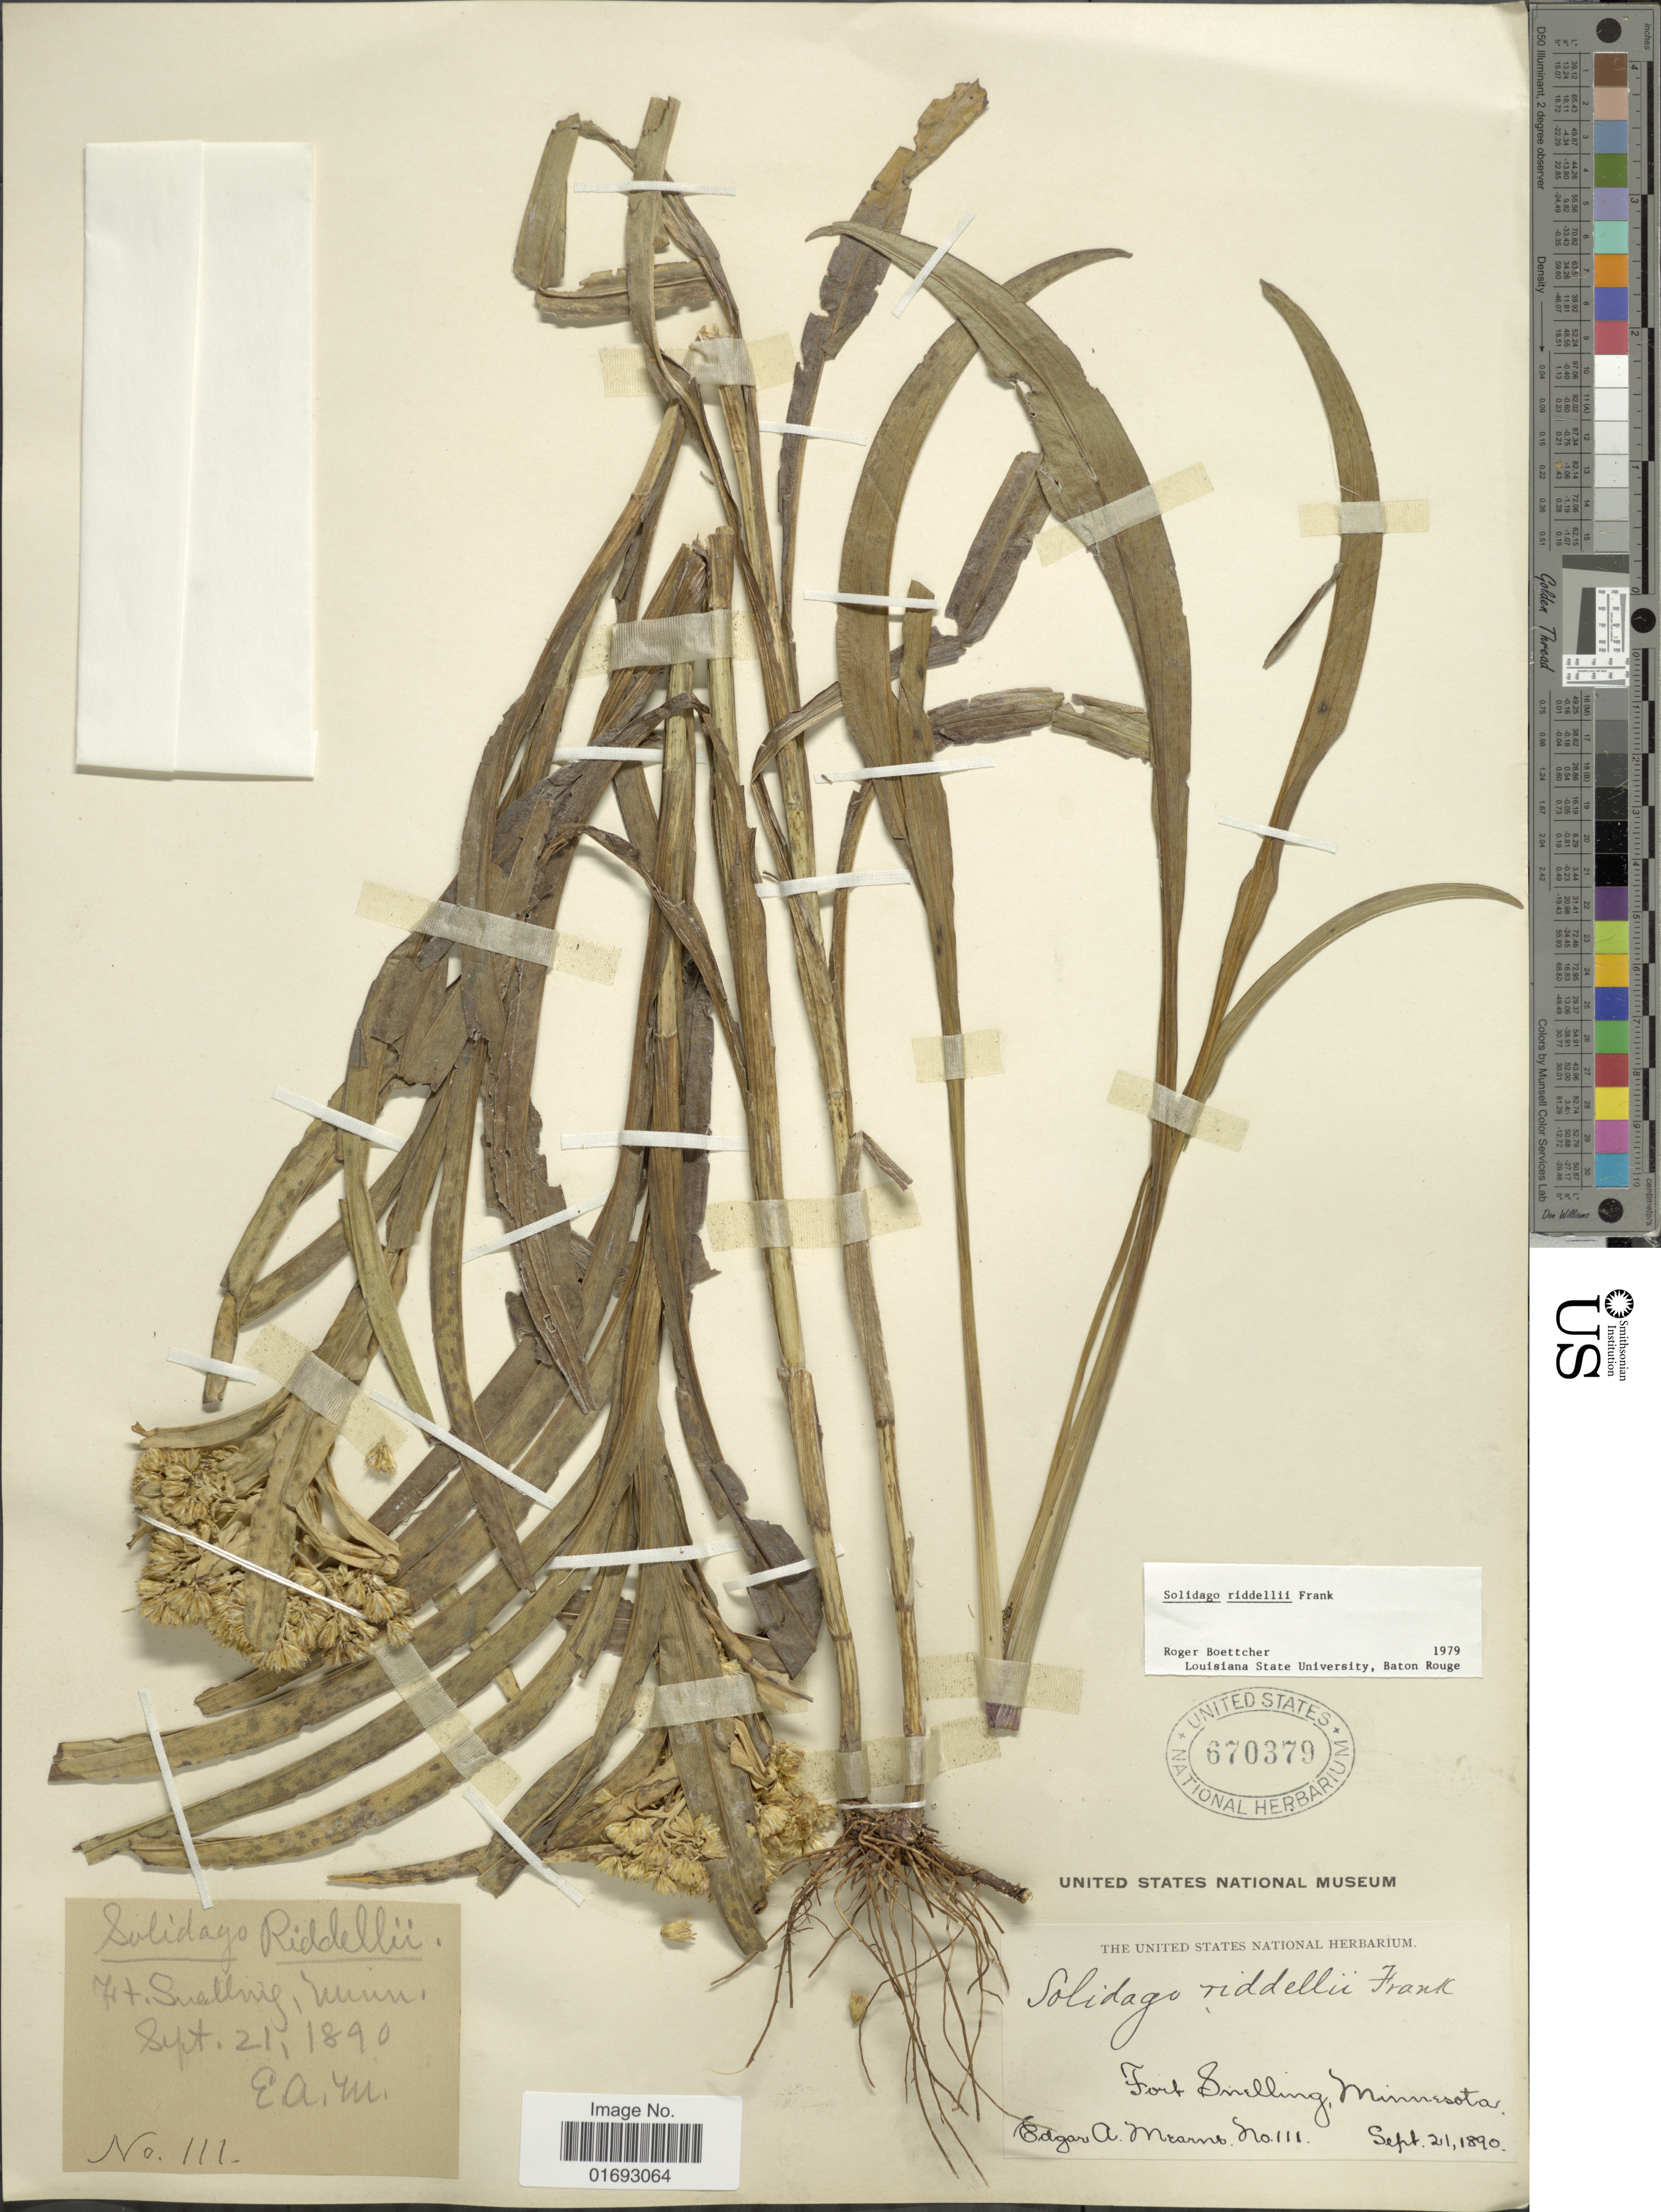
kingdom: Plantae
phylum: Tracheophyta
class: Magnoliopsida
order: Asterales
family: Asteraceae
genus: Oligoneuron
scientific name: Oligoneuron riddellii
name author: (Frank) Rydb.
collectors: E. A. Mearns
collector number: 111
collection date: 1890-09-21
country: United States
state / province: Minnesota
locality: Fort Snelling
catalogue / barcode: US 670379